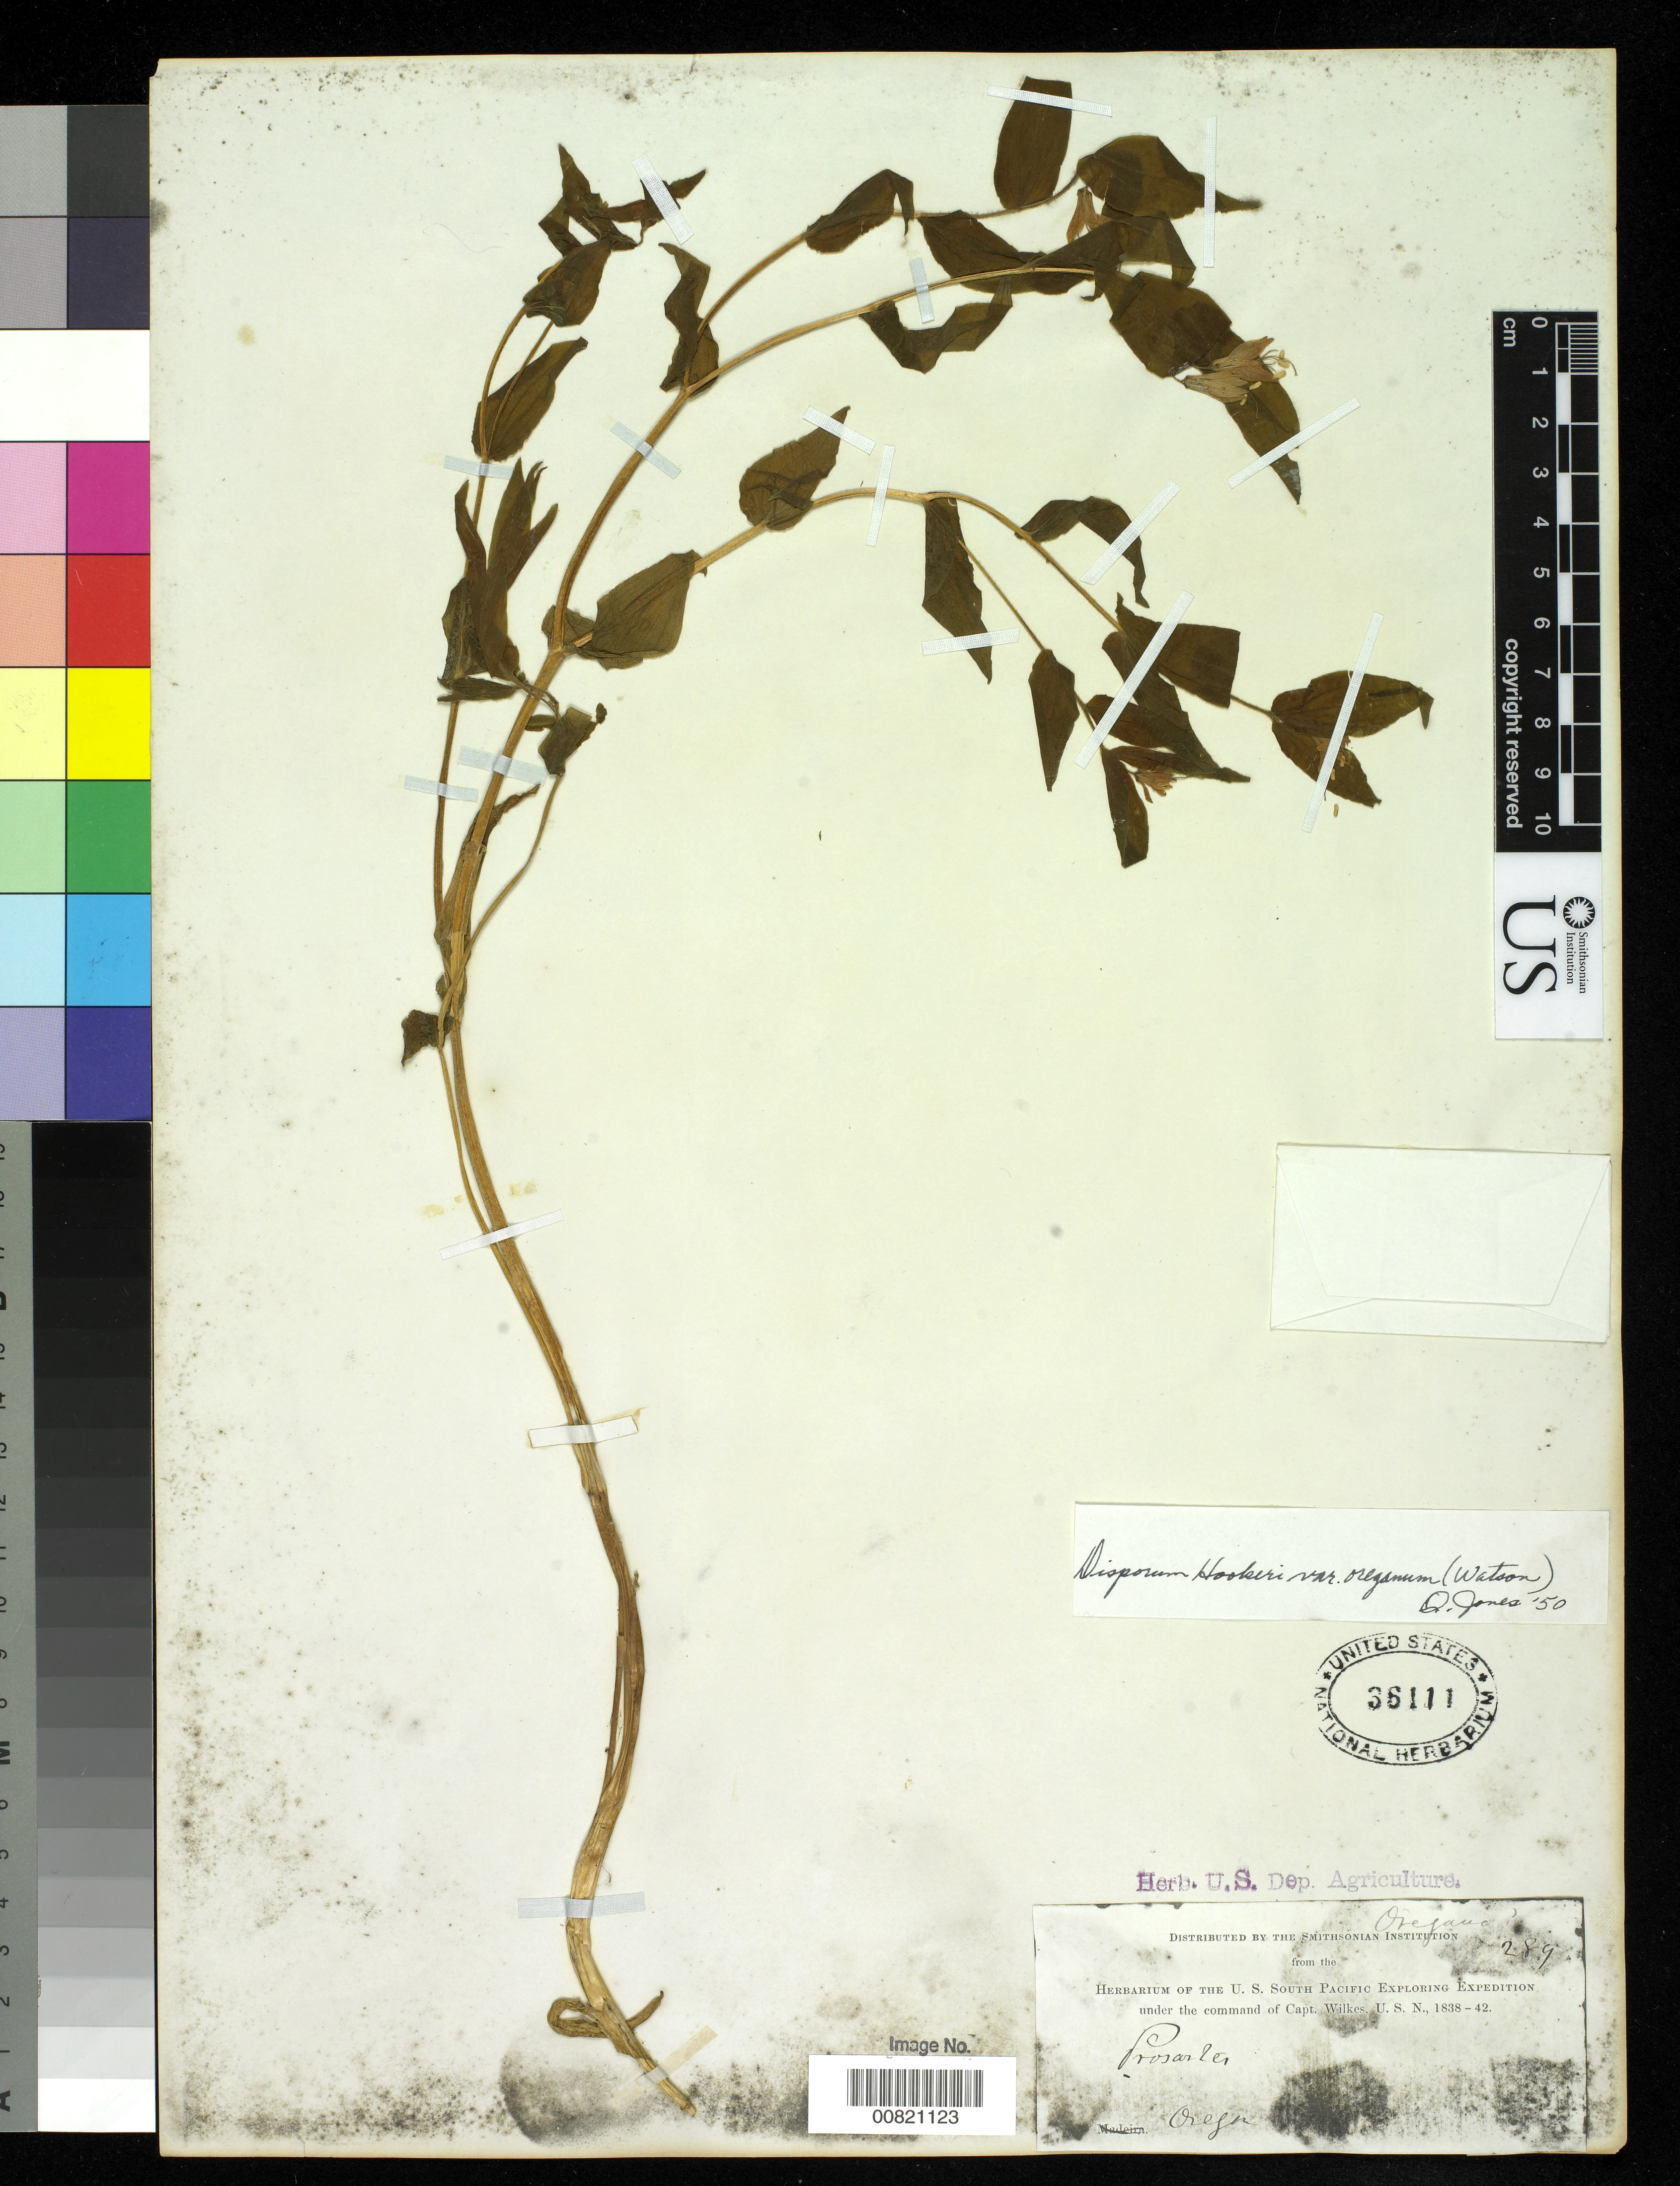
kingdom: Plantae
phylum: Tracheophyta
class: Liliopsida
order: Liliales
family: Colchicaceae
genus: Disporum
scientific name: Disporum hookeri var. oreganum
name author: (S. Watson) Q. Jones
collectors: Wilkes Explor. Exped.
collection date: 1838/1842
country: United States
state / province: Oregon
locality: Oregon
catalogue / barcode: US 36111